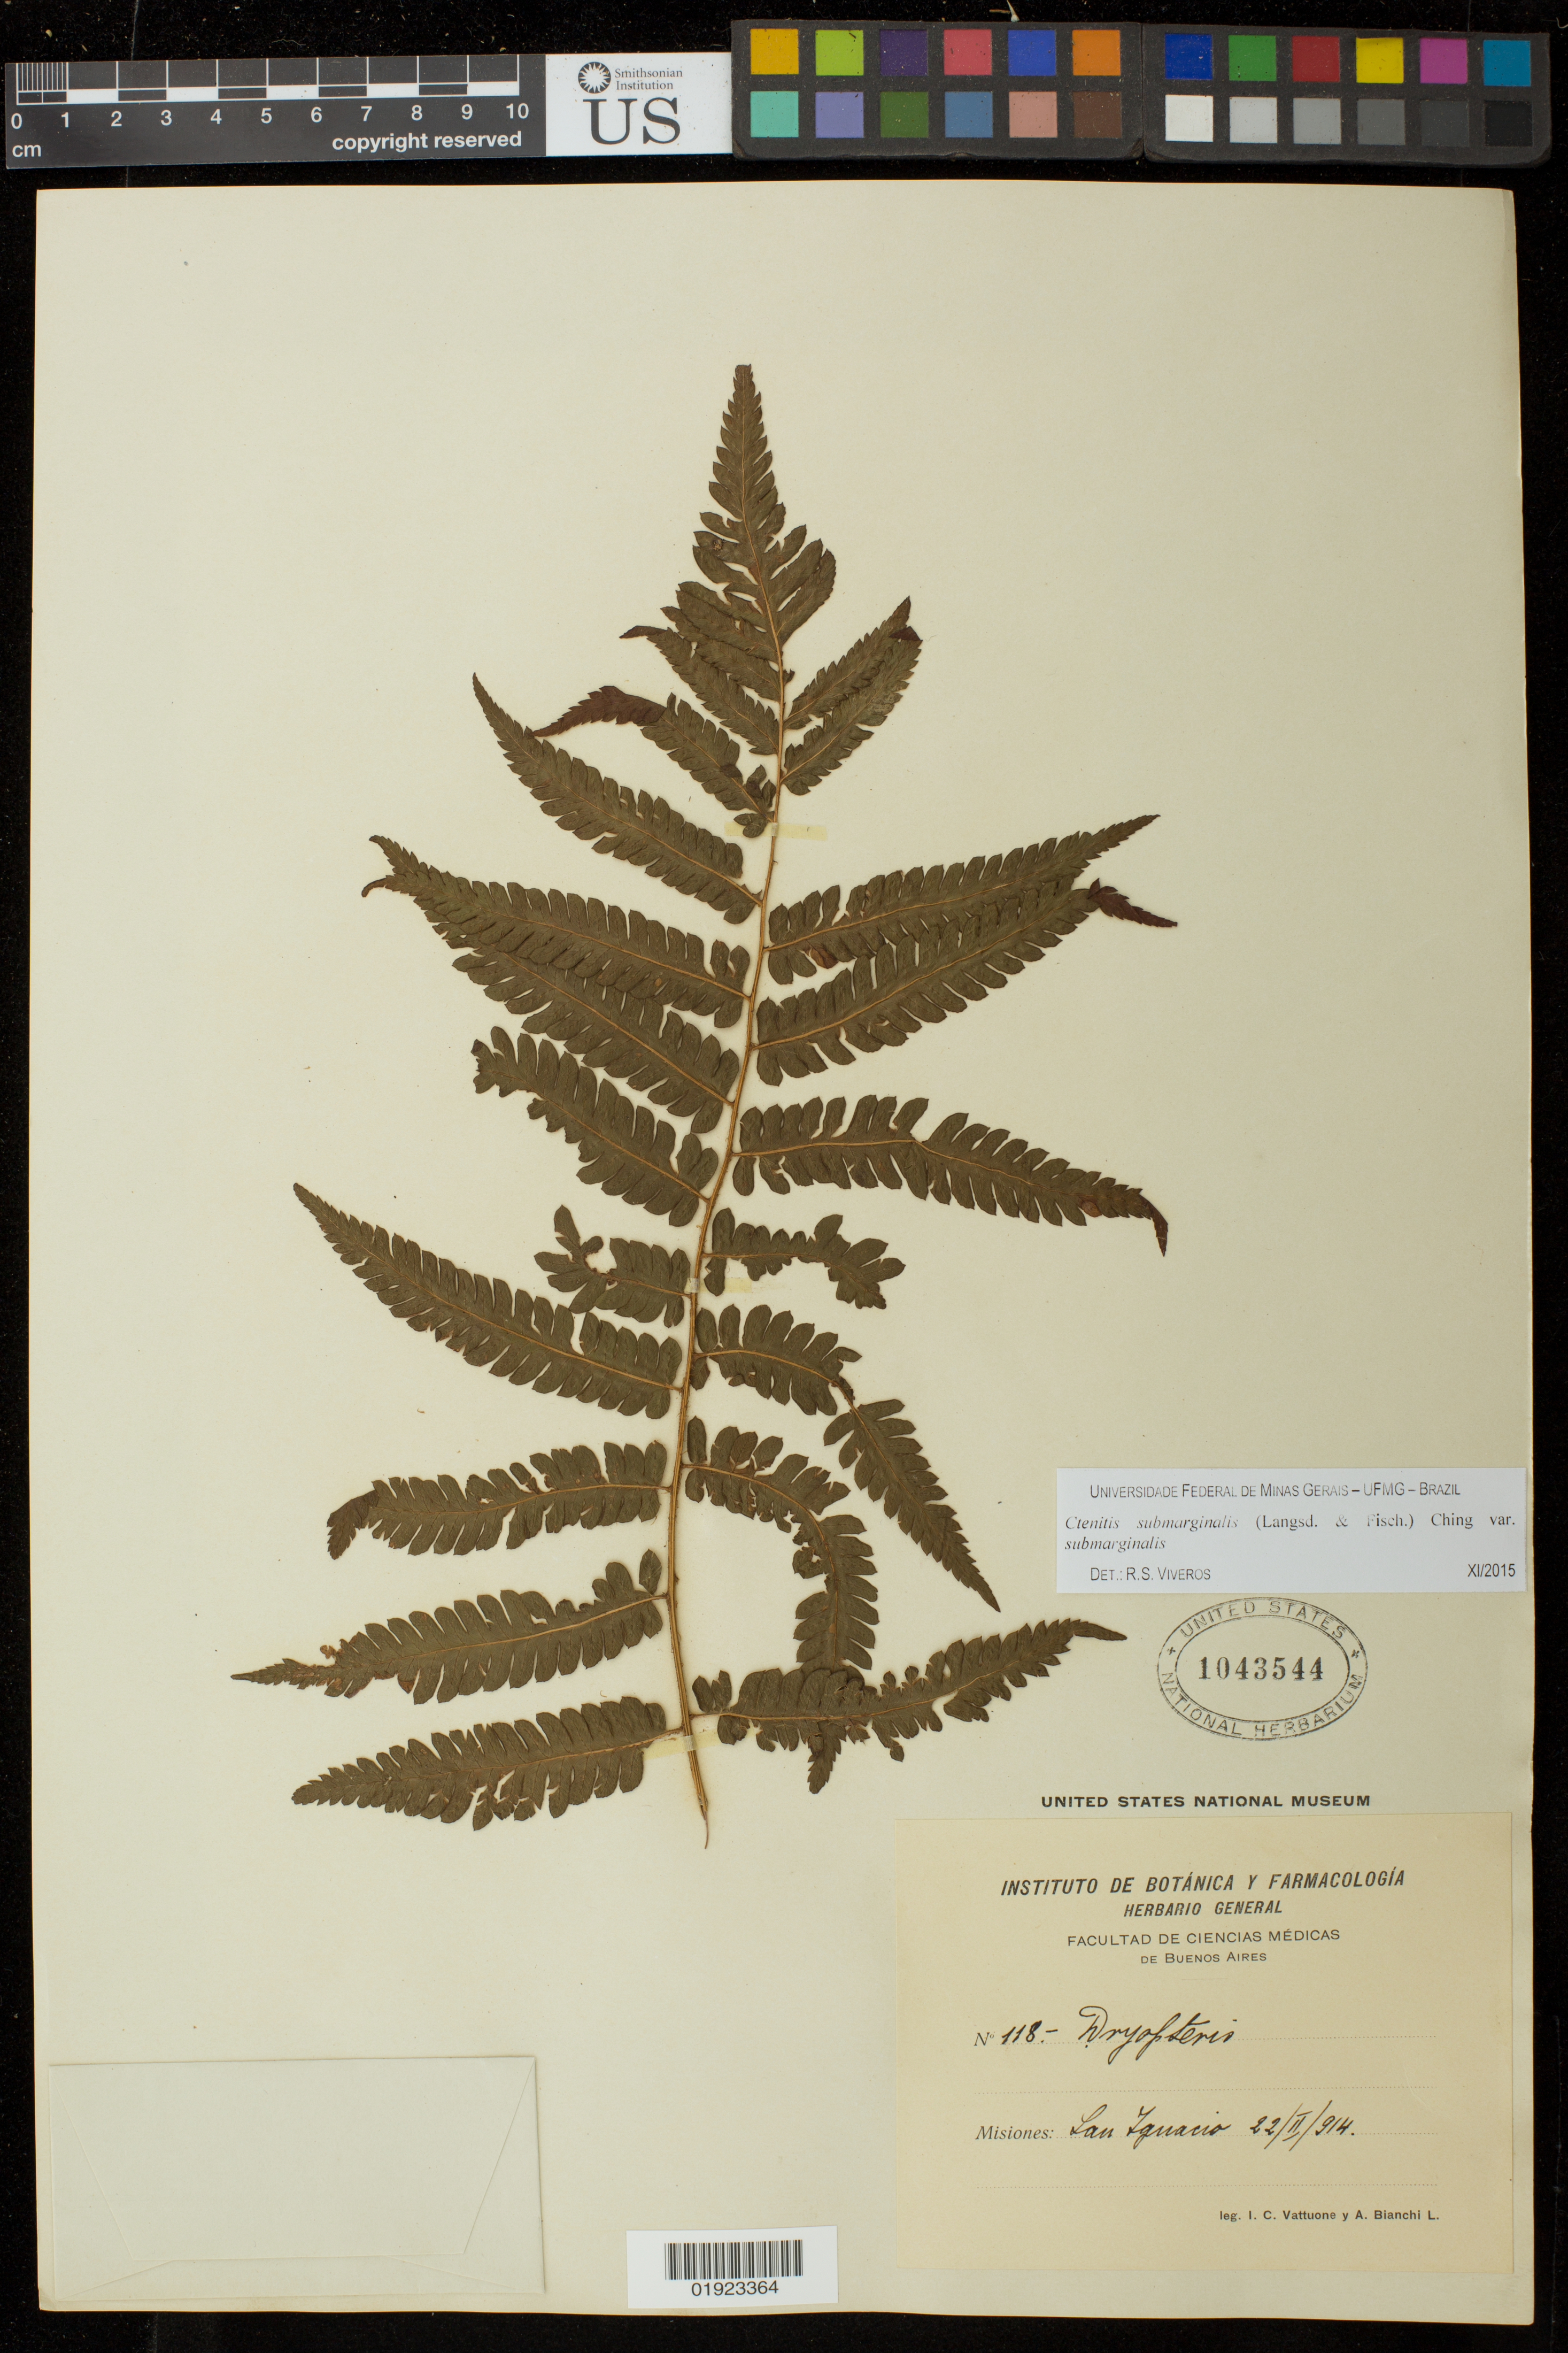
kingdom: Plantae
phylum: Tracheophyta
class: Polypodiopsida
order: Polypodiales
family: Dryopteridaceae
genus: Ctenitis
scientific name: Ctenitis submarginalis var. submarginalis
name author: (Langsd. & Fisch.) Ching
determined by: Viveros, R. S.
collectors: I. Vattuone & L. Bianchi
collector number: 118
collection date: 1914-02-22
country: Argentina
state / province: Misiones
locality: Misiones: San Ignacio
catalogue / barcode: US 1043544